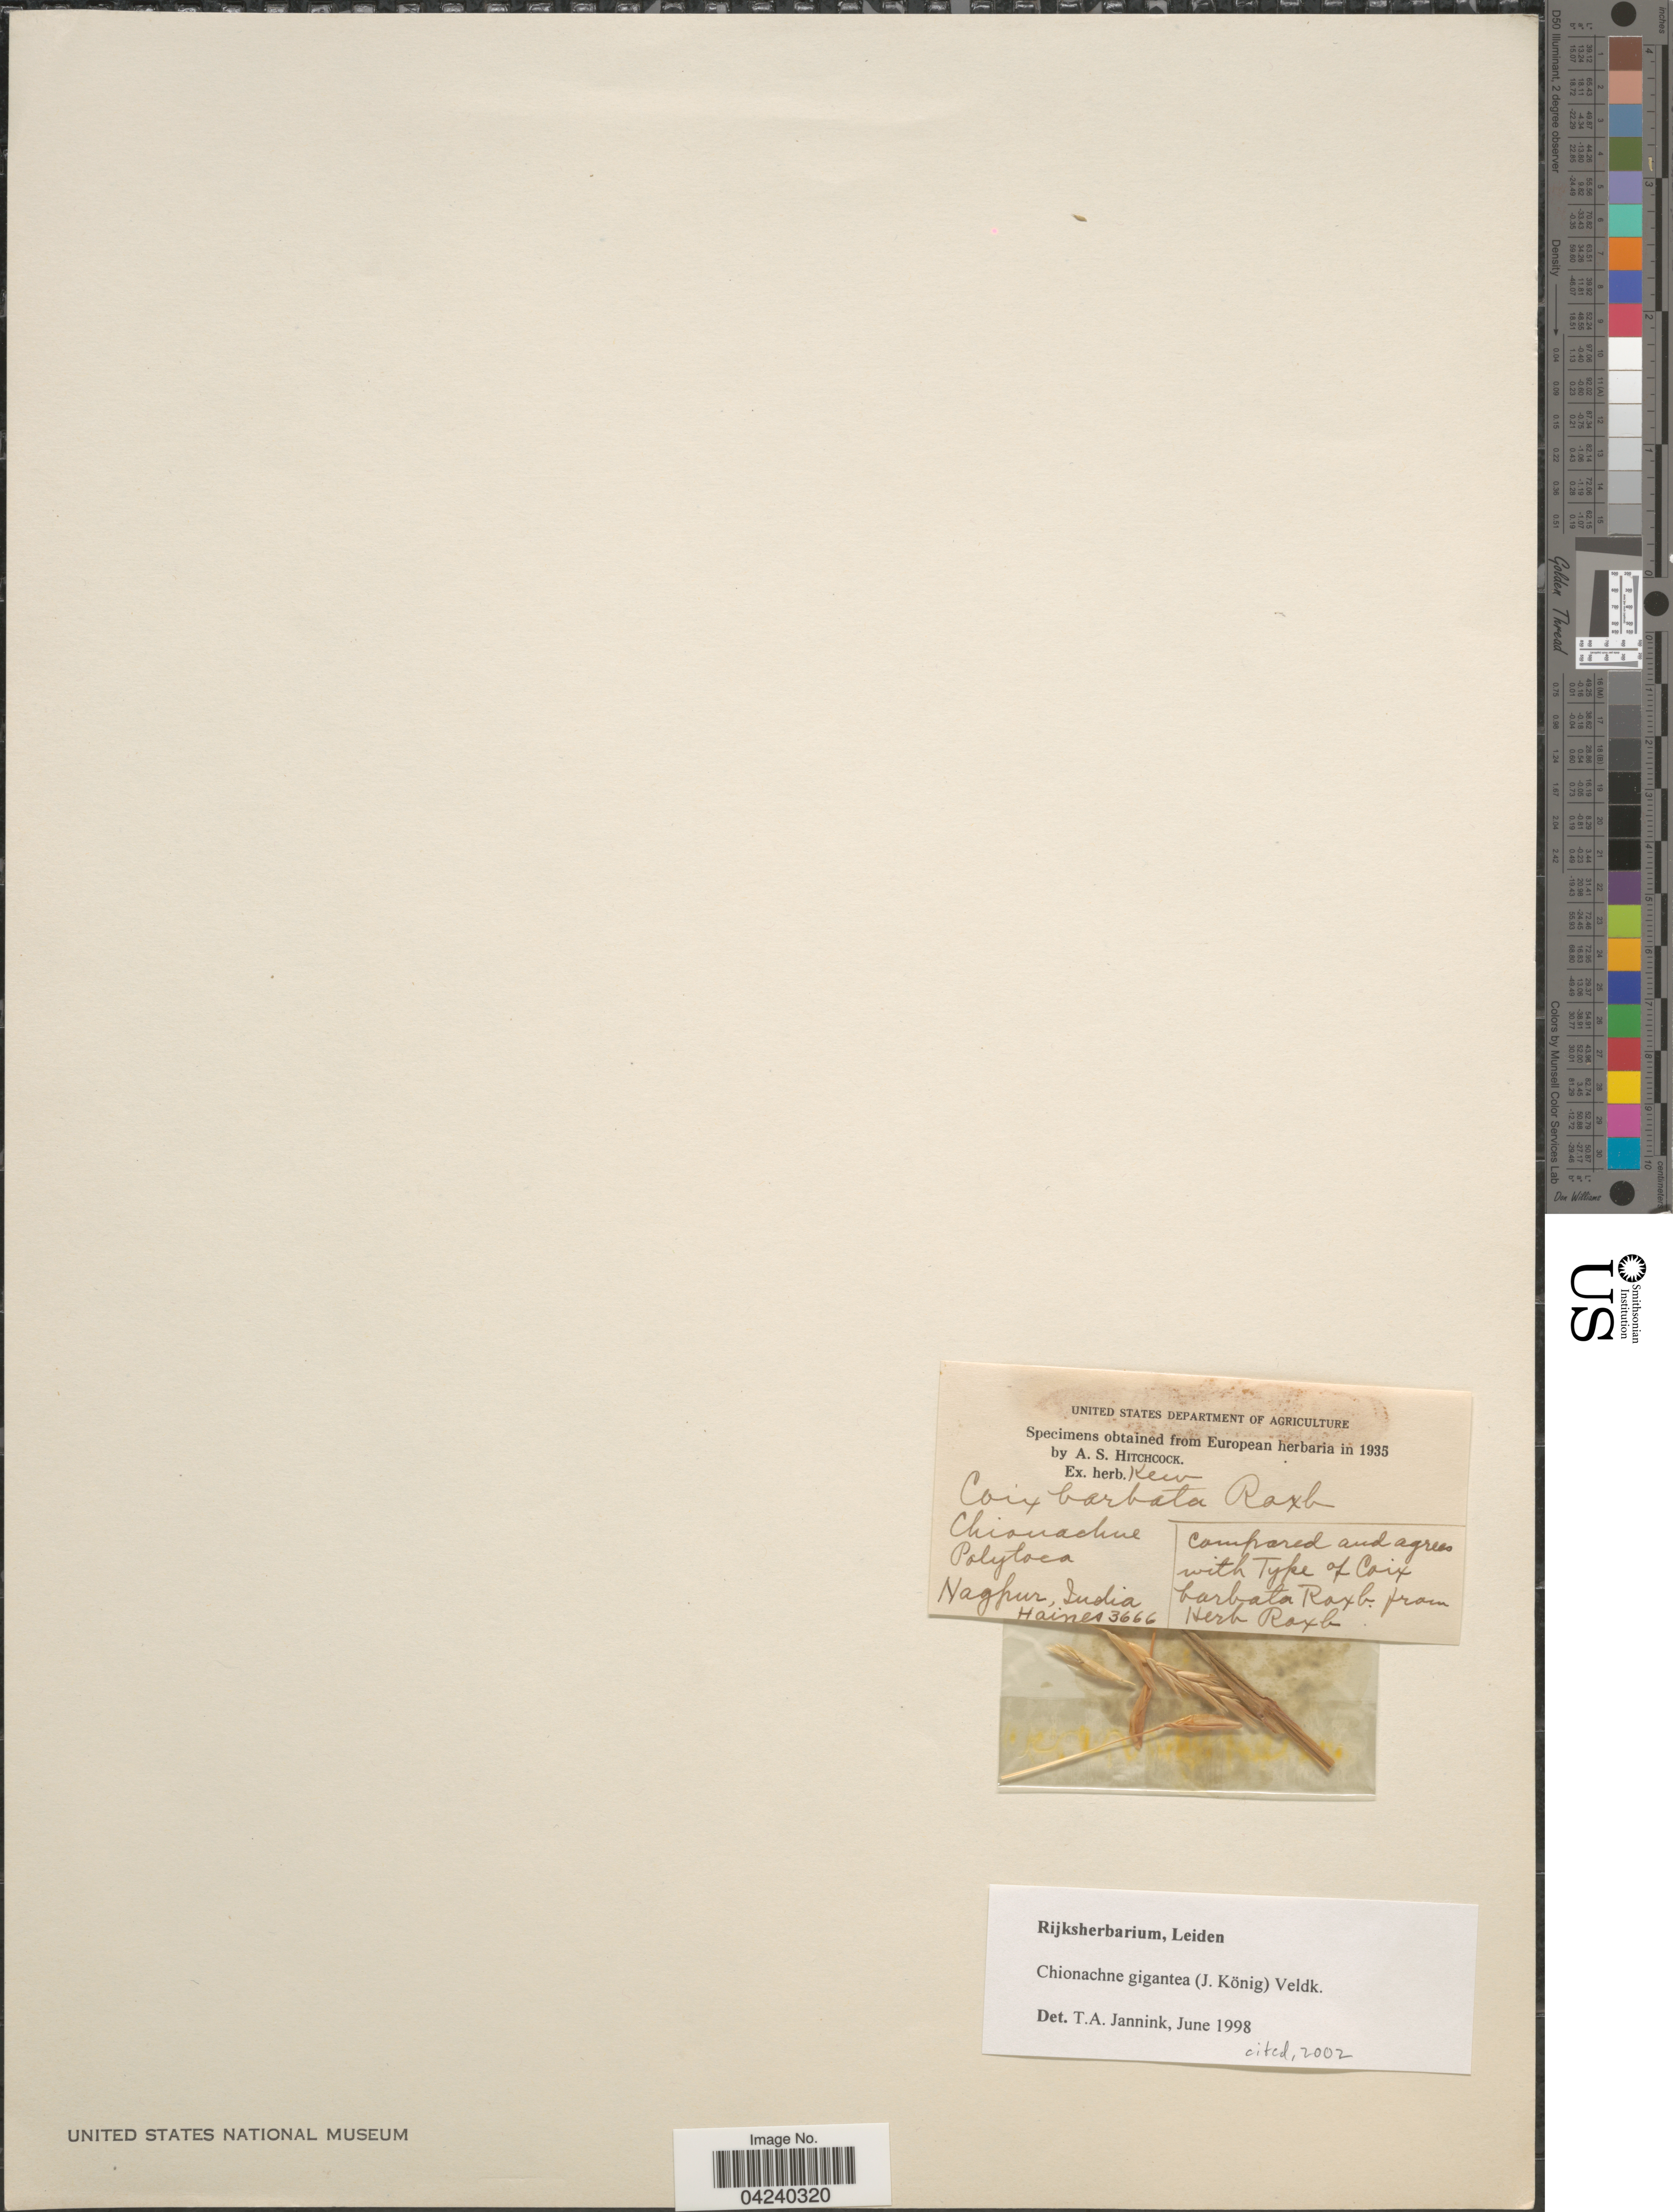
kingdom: Plantae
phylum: Tracheophyta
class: Liliopsida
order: Poales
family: Poaceae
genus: Chionachne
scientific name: Chionachne gigantea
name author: (J. Koenig) Veldkamp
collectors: Haines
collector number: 3666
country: India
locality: Nagpur.